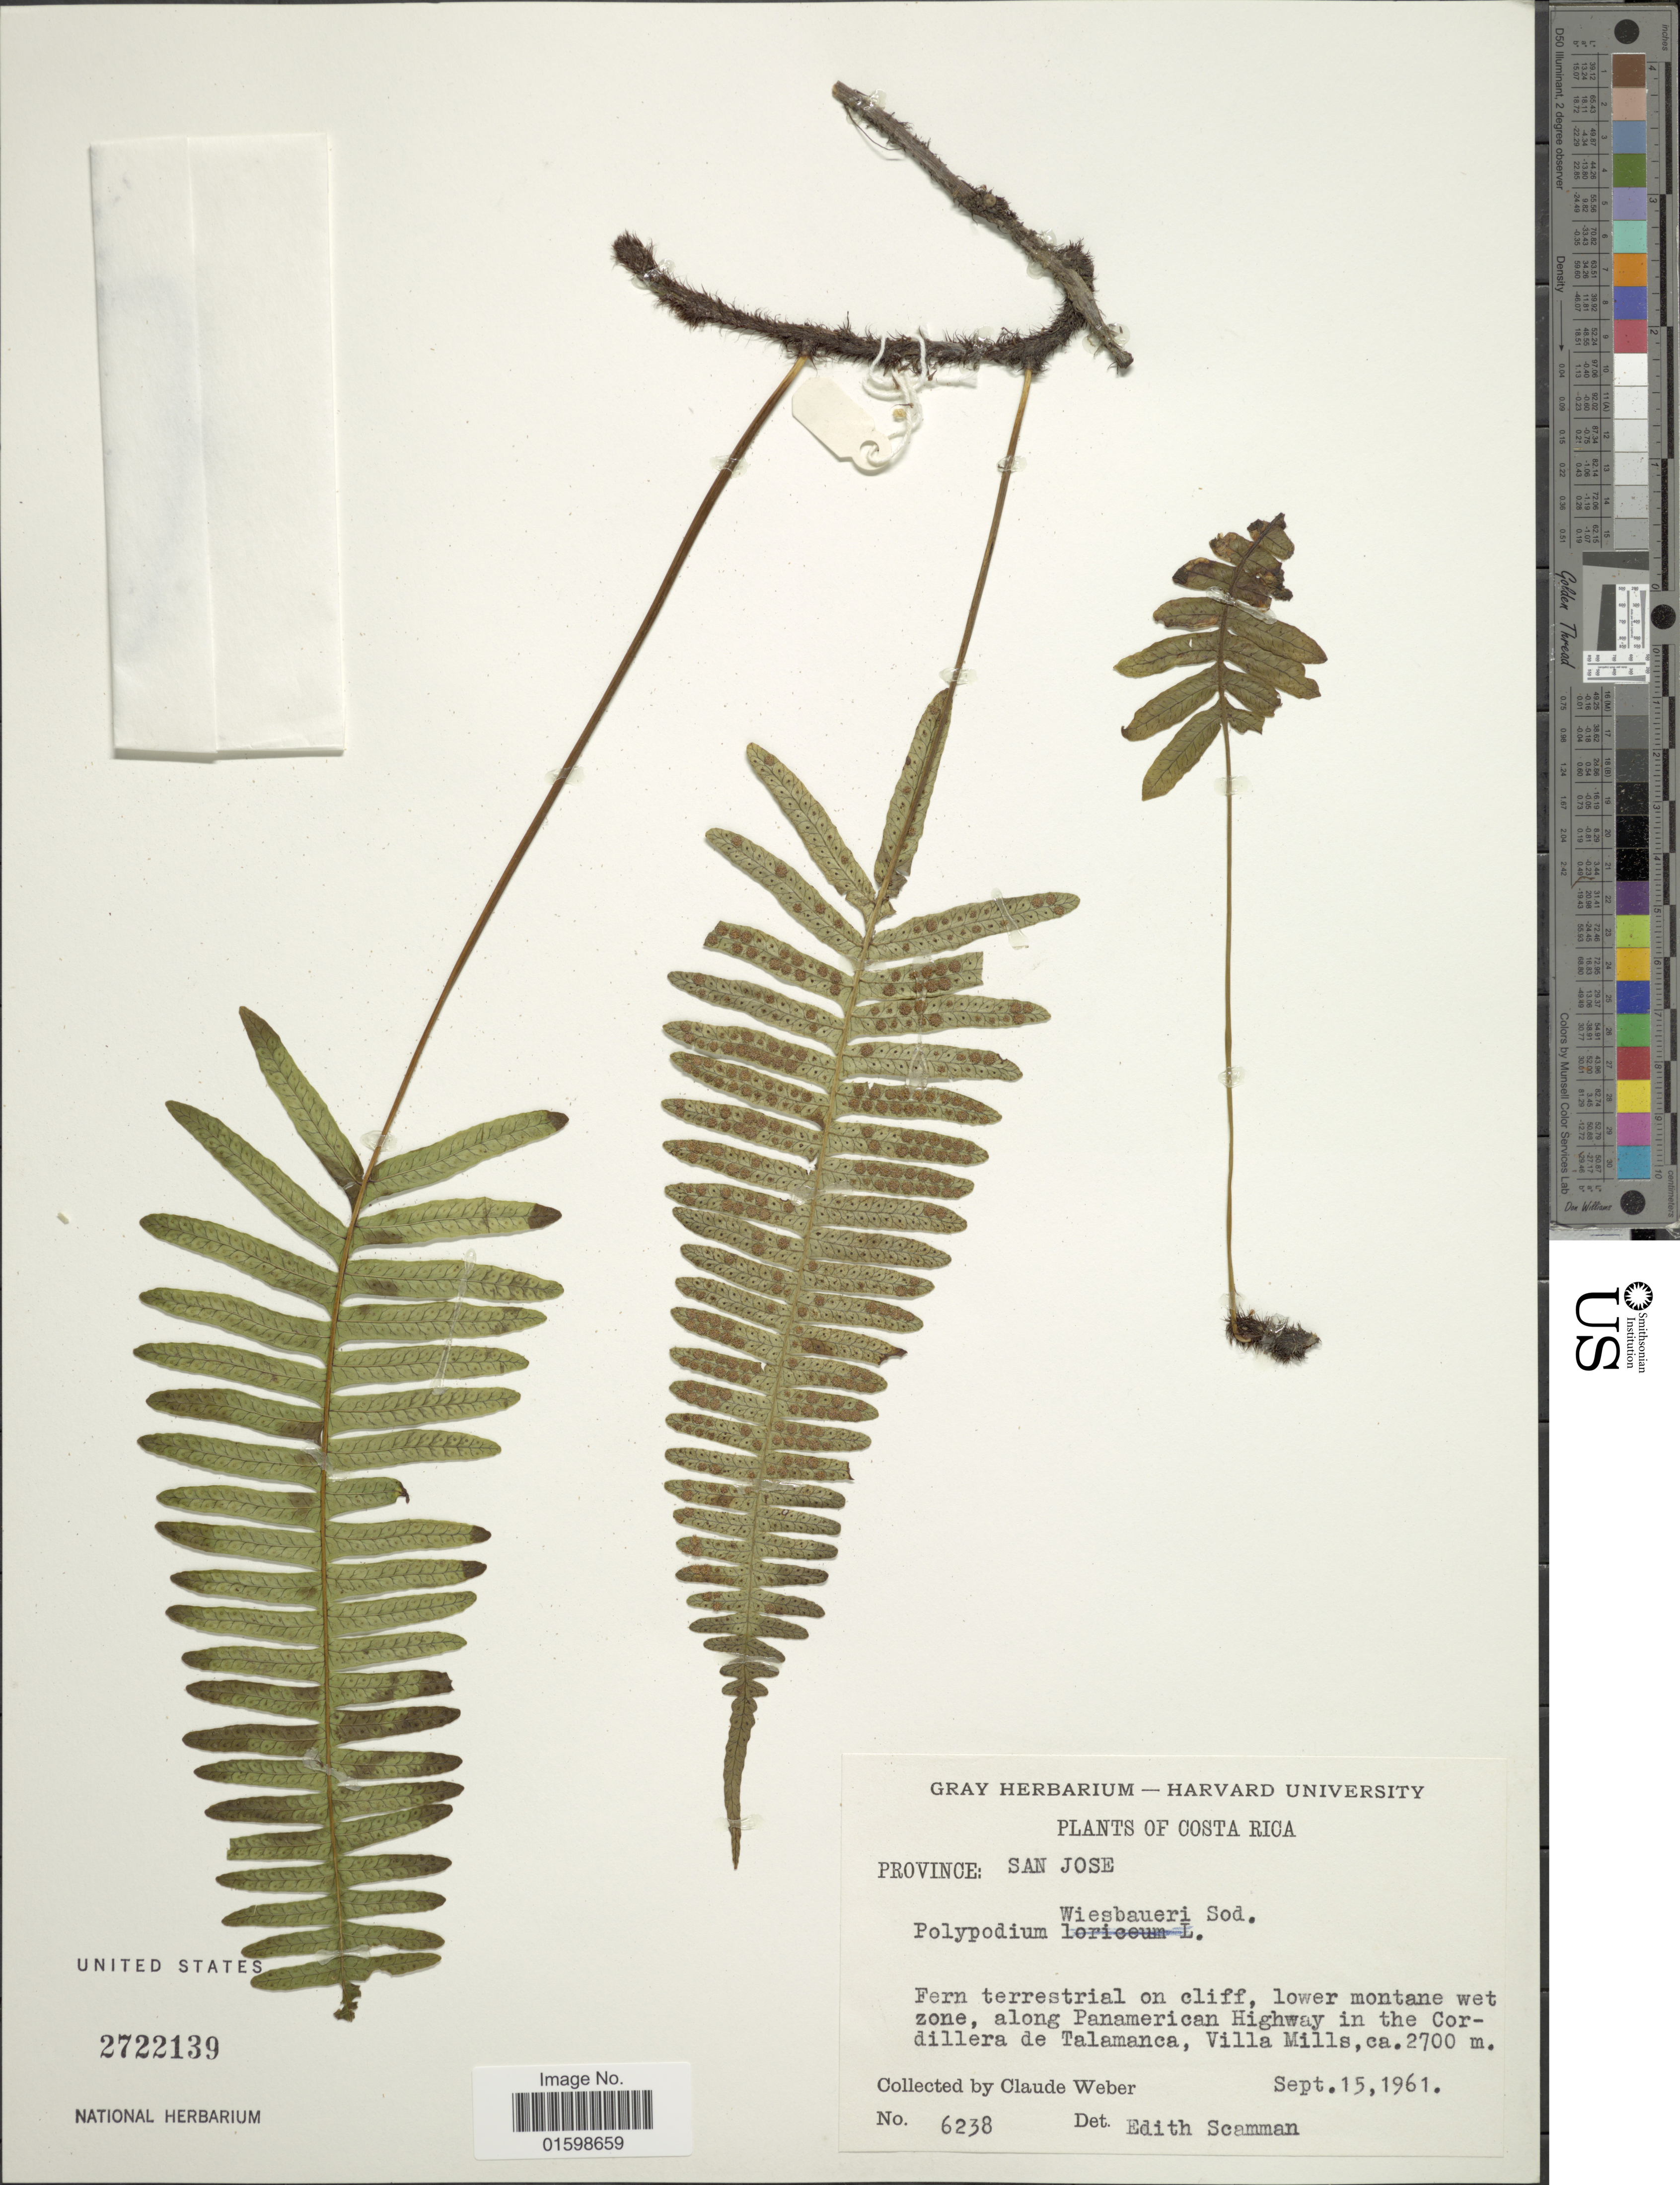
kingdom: Plantae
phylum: Tracheophyta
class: Polypodiopsida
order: Polypodiales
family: Polypodiaceae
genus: Pleopeltis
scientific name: Pleopeltis wiesbaurii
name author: (Sodiro) Lellinger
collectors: C. I. Weber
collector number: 6238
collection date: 1961-09-15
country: Costa Rica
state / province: San José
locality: Fern terrestrial on cliff, lower montane wet zone, along Panamerican Highway in the Cordillera de Talamanca, Villa Mills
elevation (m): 2700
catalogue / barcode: US 2722139